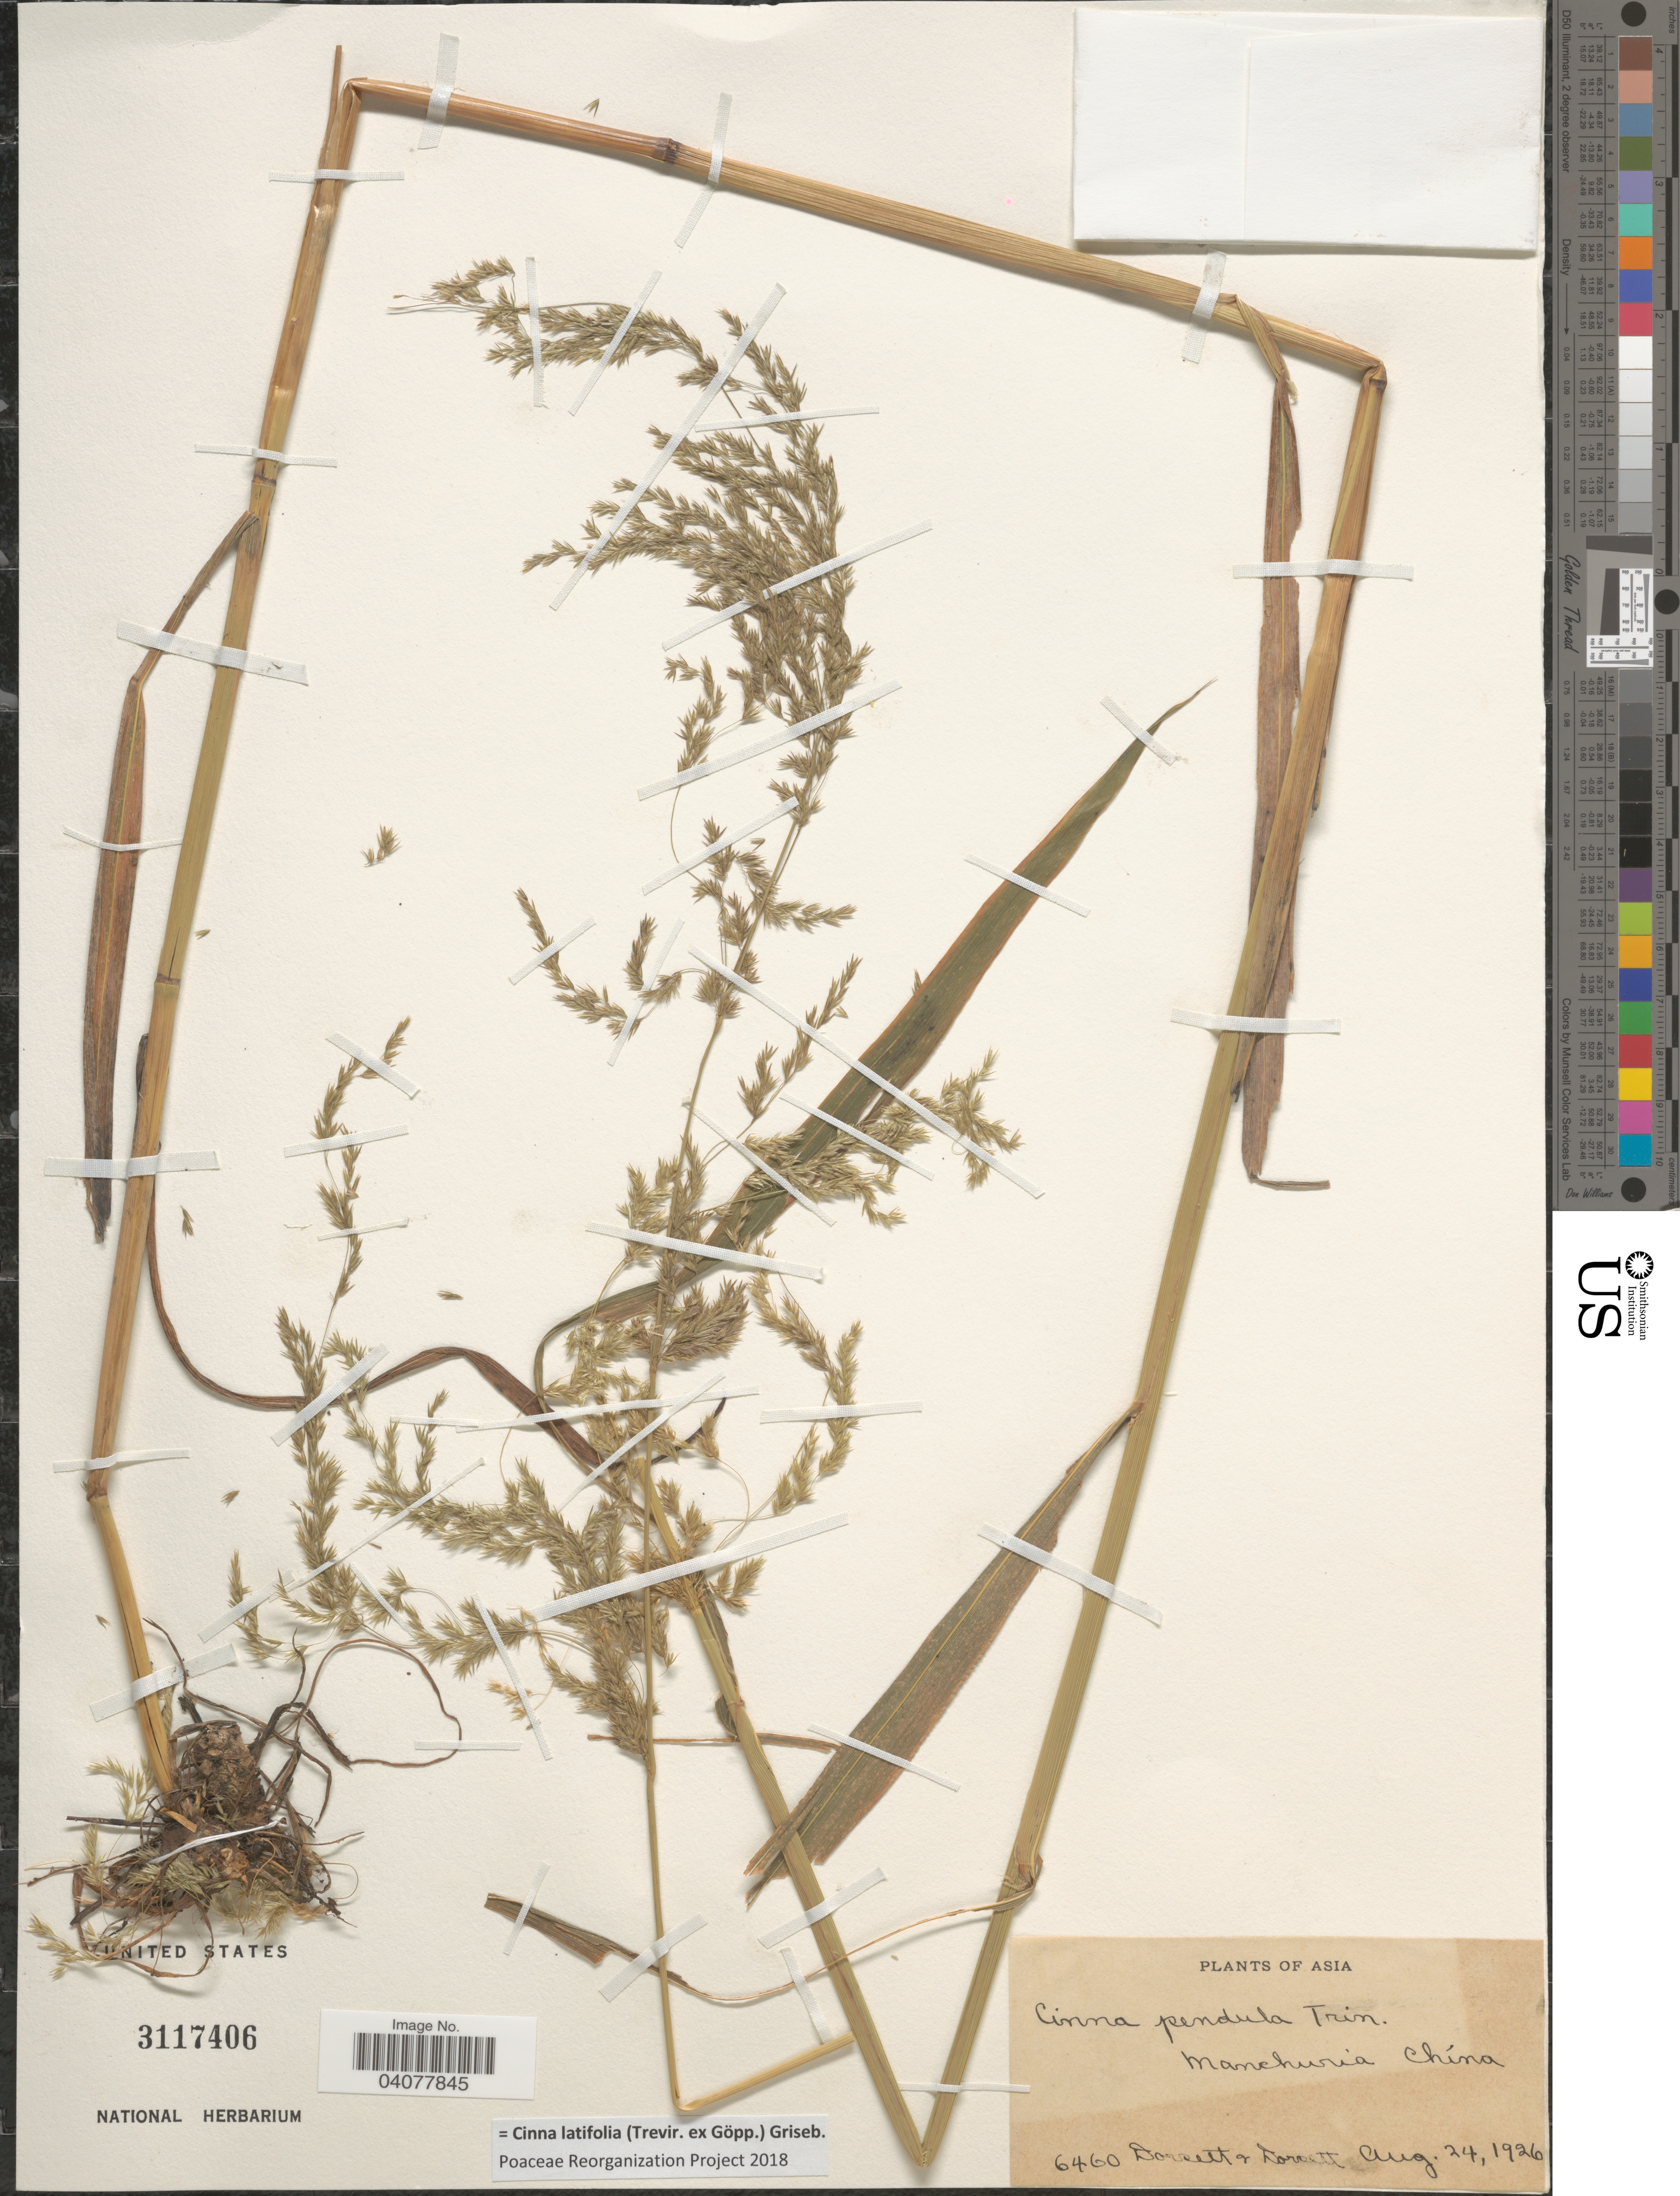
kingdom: Plantae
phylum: Tracheophyta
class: Liliopsida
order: Poales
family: Poaceae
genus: Cinna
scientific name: Cinna latifolia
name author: (Trevir. ex Goeppert) Griseb.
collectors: -- Dorsett & -- Dorsett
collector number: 6460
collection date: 1926-08-24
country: China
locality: Manchuria.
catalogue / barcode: US 3117406